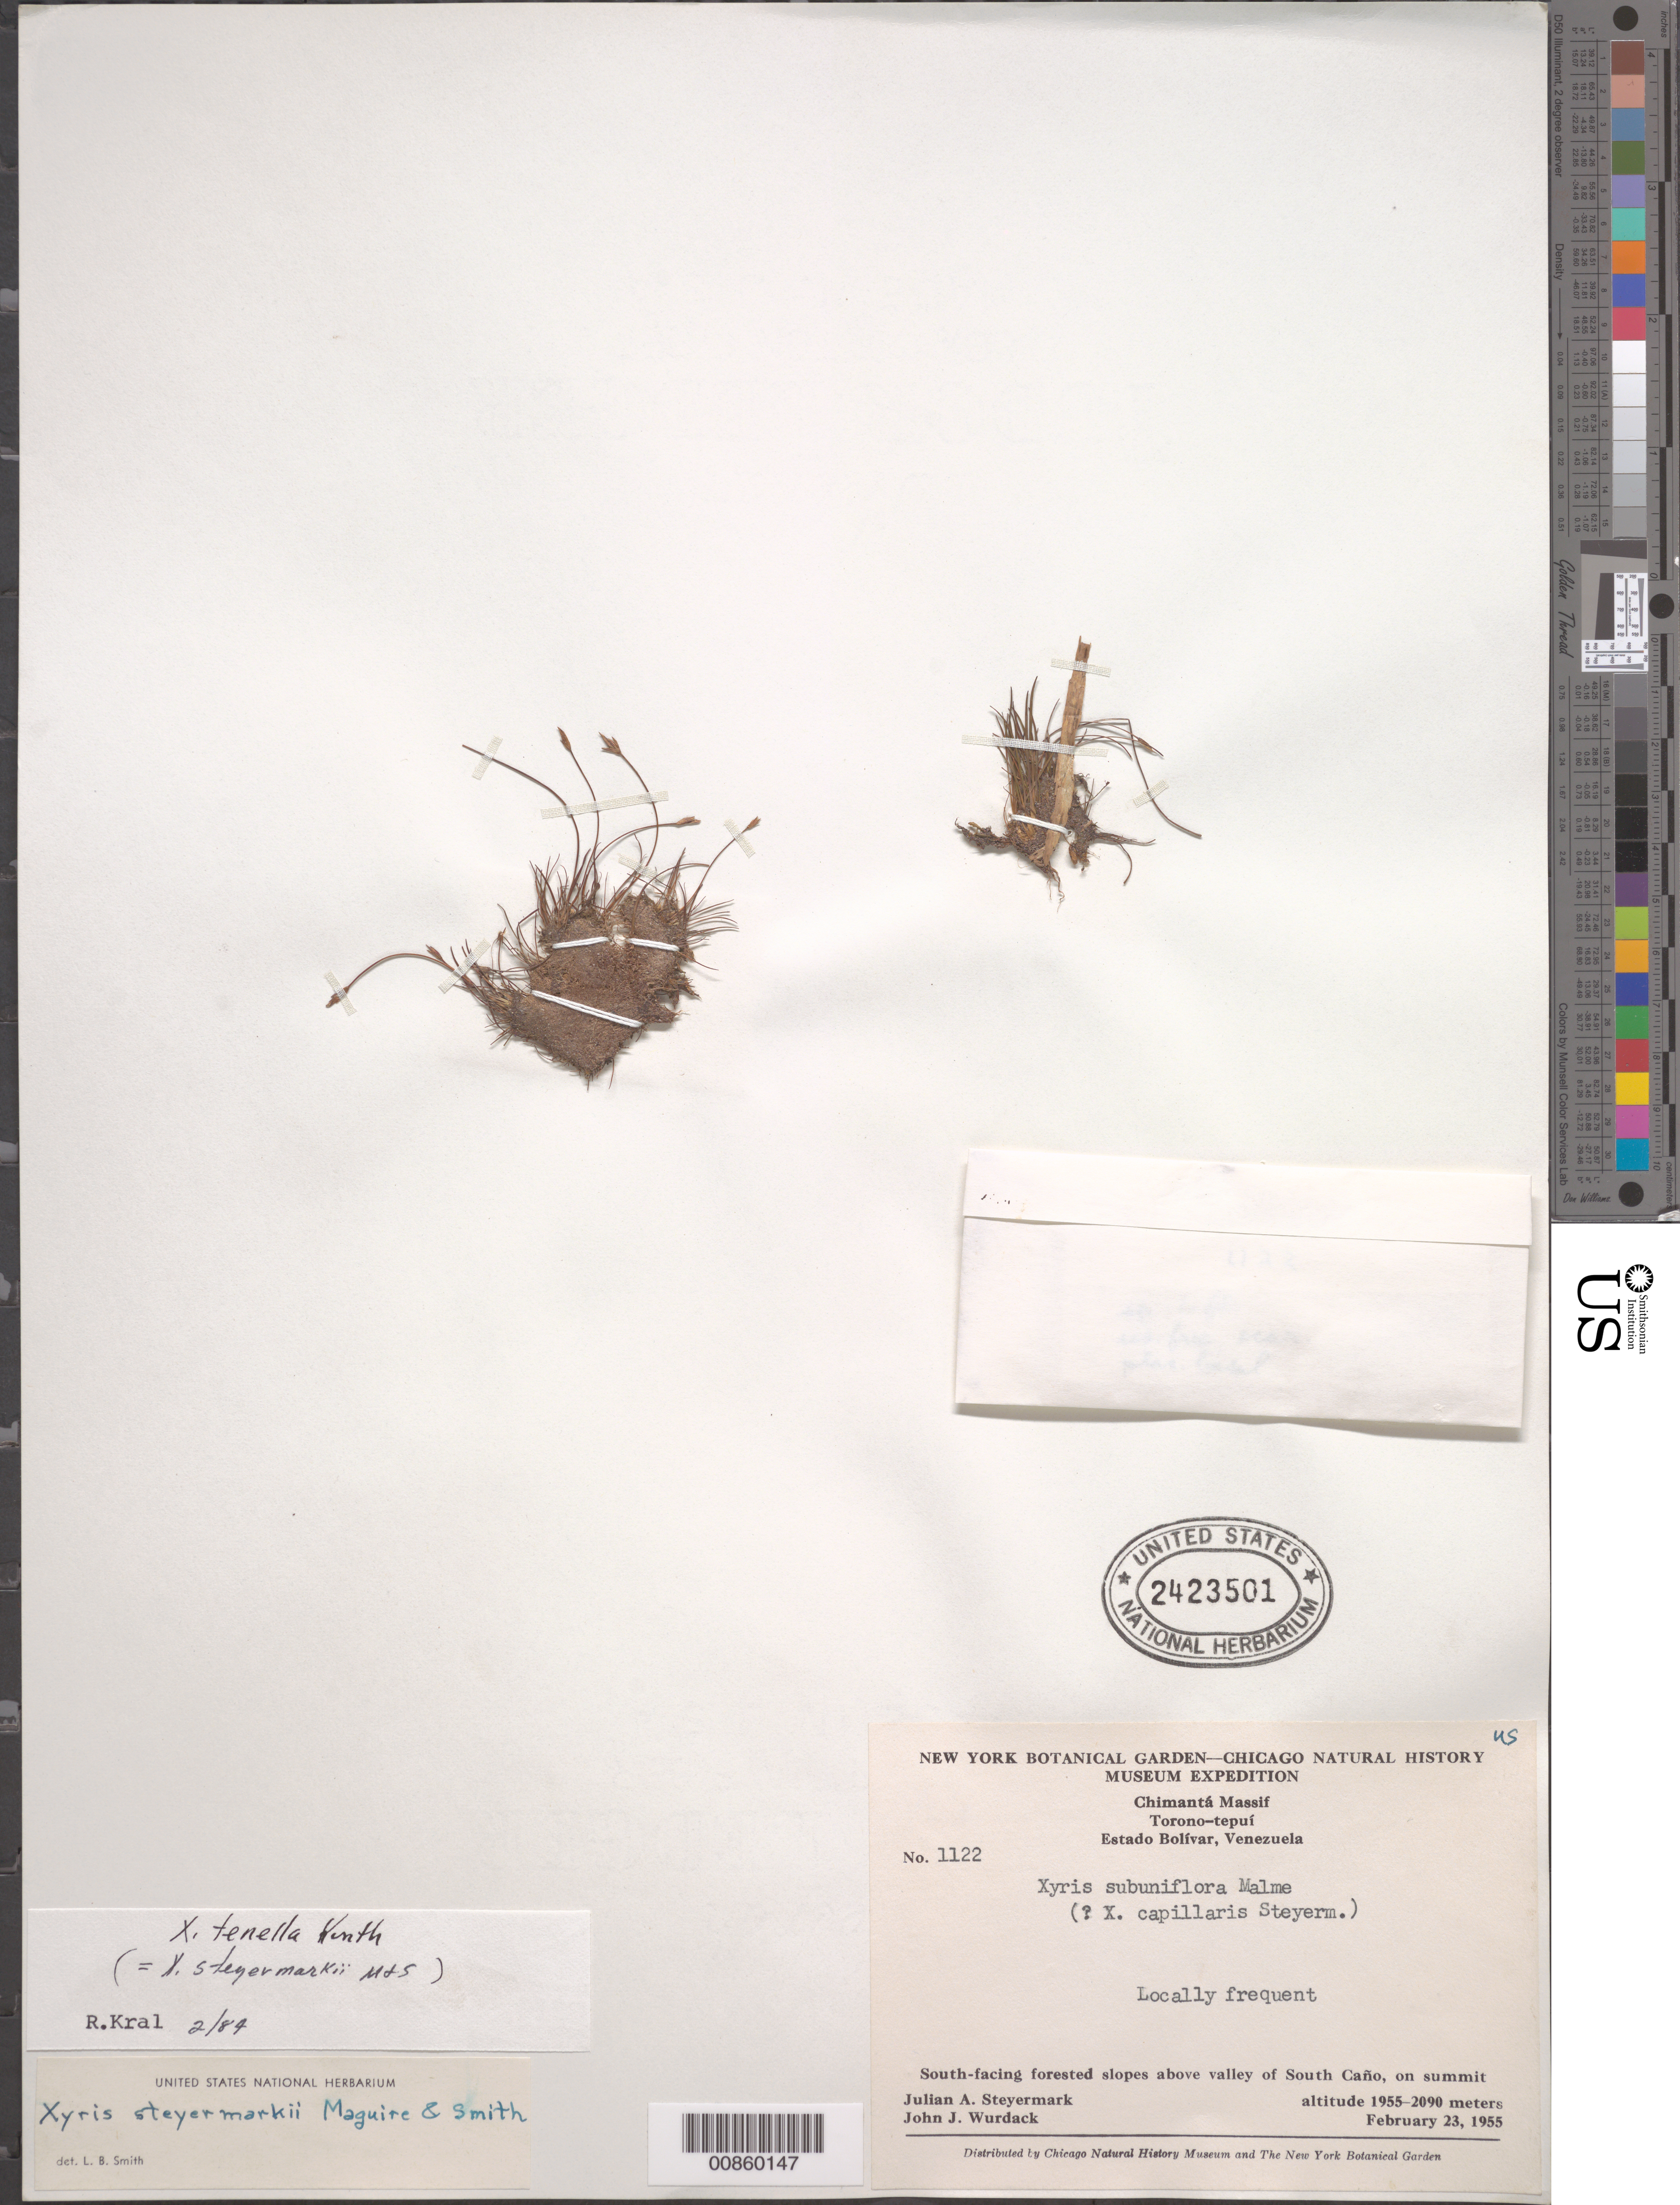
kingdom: Plantae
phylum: Tracheophyta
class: Liliopsida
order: Poales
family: Xyridaceae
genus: Xyris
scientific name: Xyris tenella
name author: Kunth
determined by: Kral, Robert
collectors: J. Steyermark & J. J. Wurdack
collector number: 55 1122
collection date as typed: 23-Feb-55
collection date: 1955-02-23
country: Venezuela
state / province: Bolívar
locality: Chimantá Massif, Torono-tepuí, above valley of South Caño, on summit.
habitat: South-facing forested slopes.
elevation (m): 1955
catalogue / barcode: US 2423501